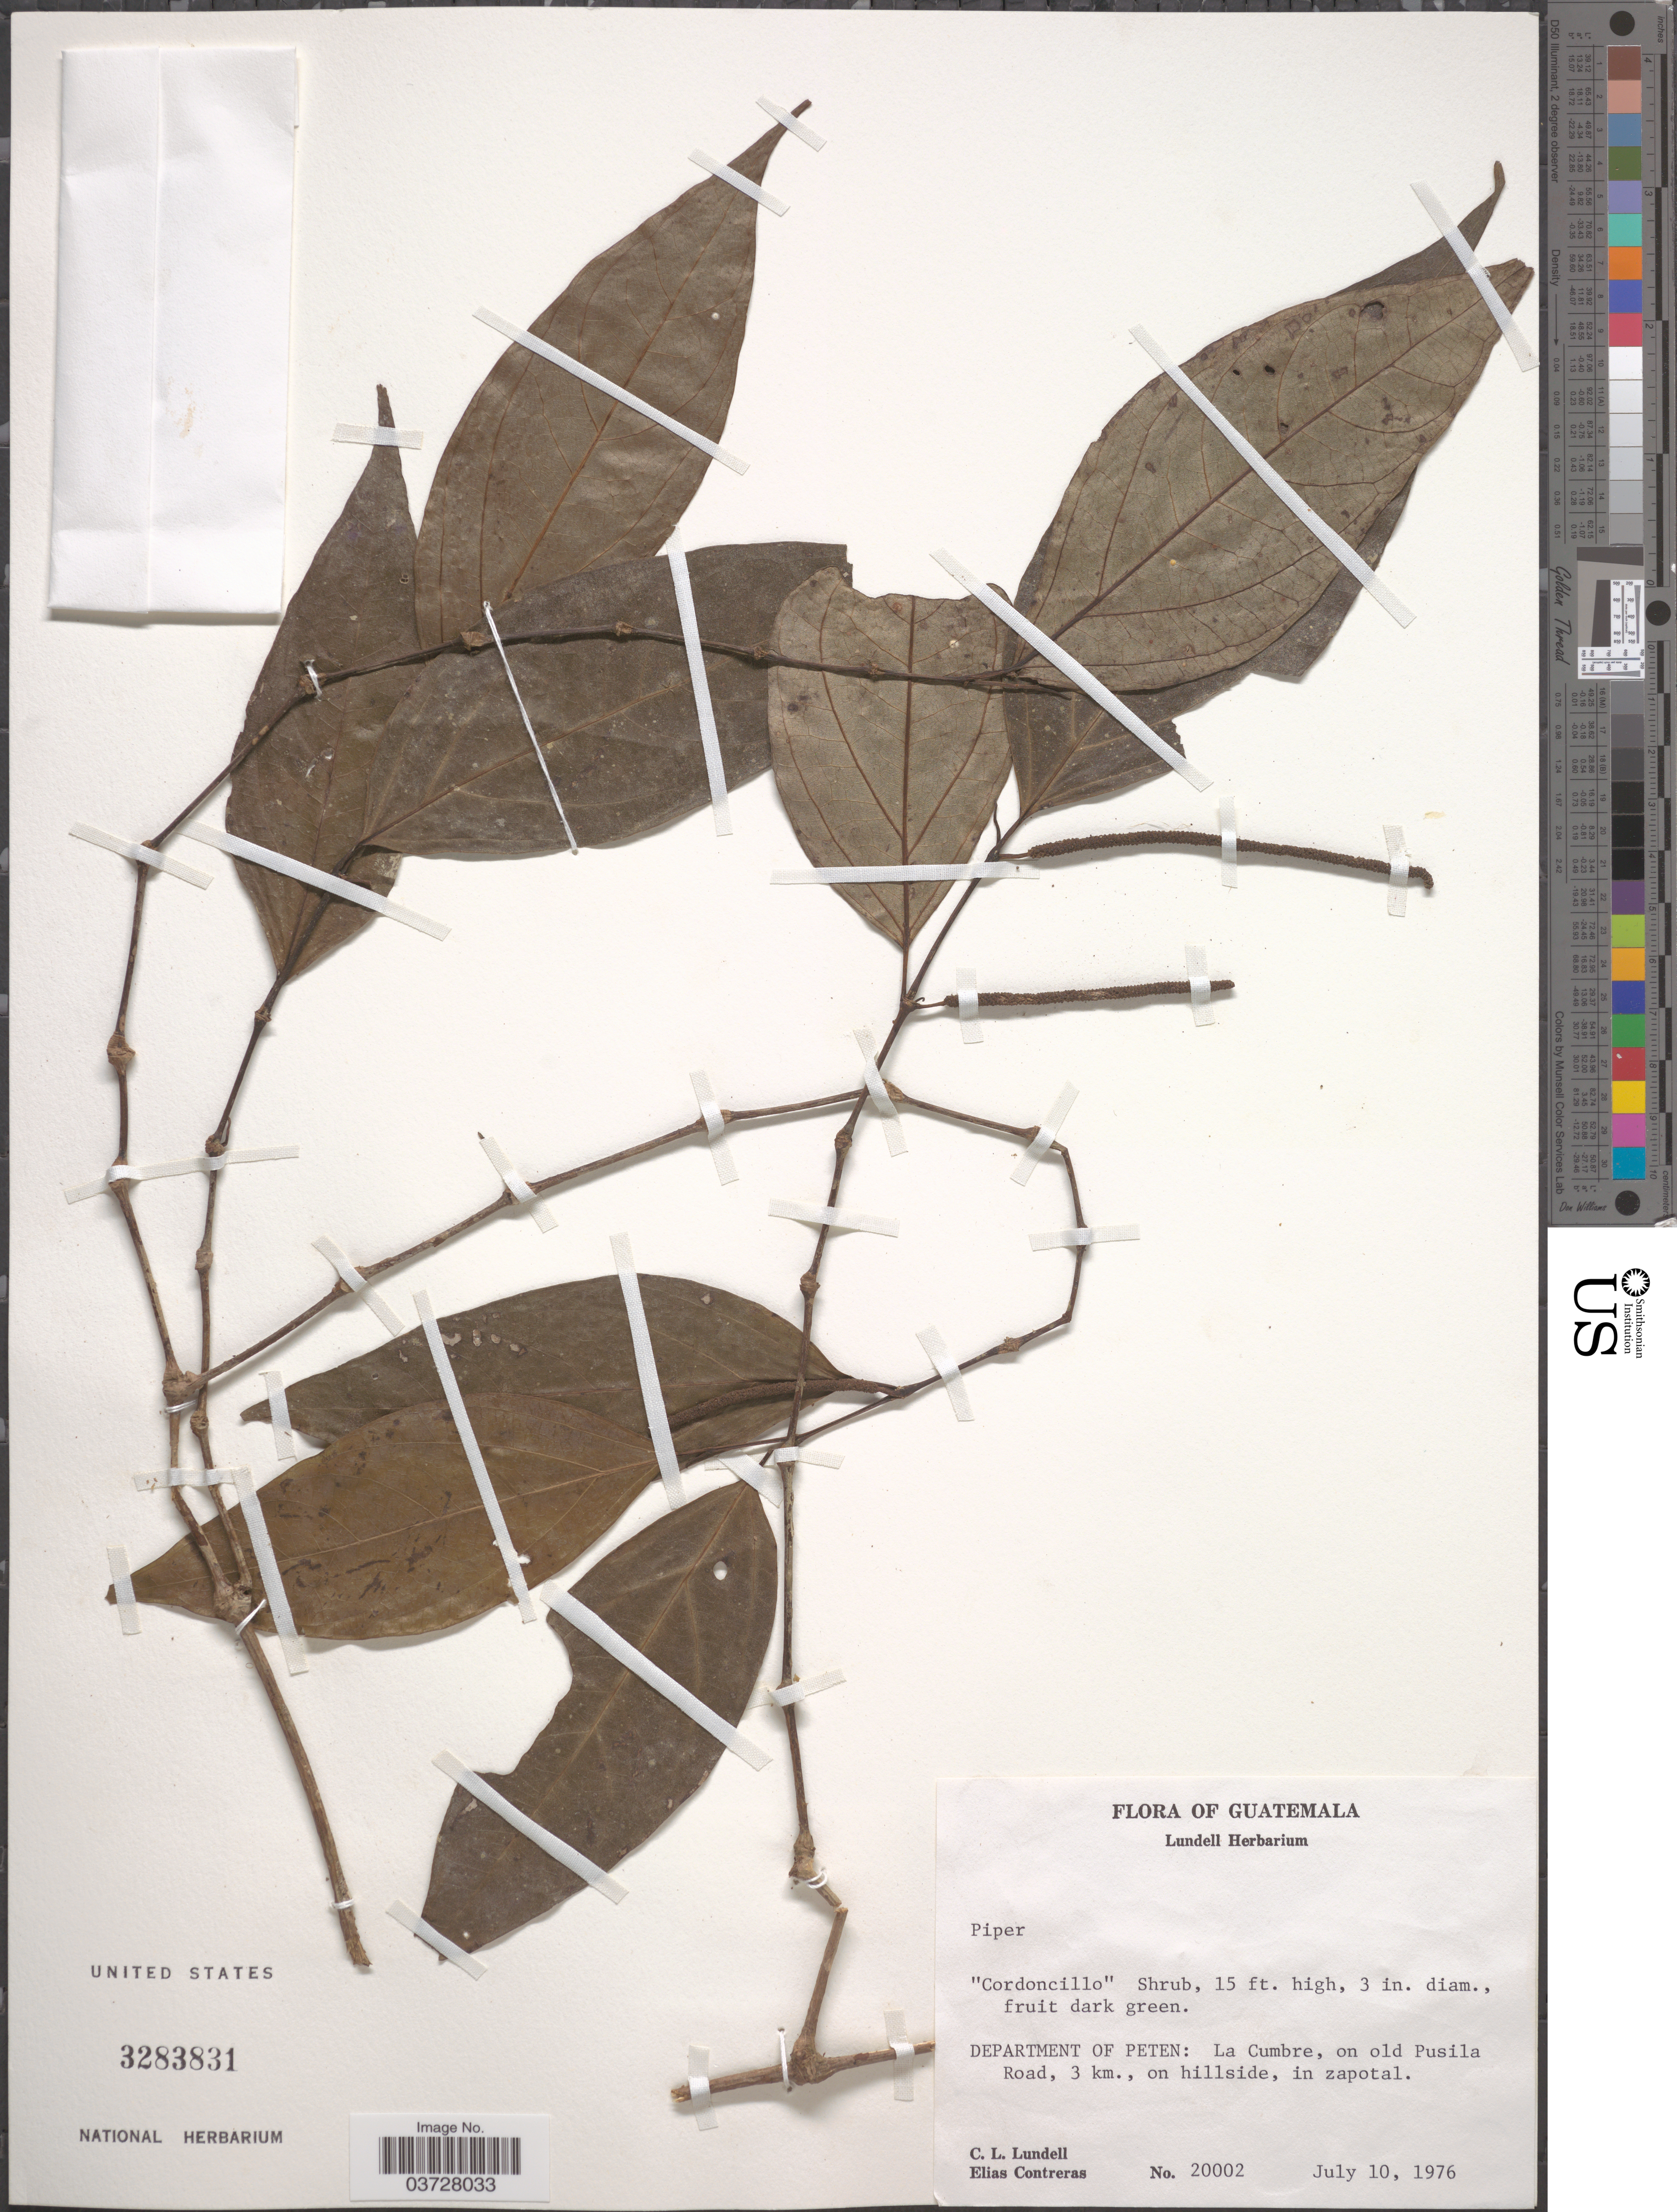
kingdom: Plantae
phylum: Tracheophyta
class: Magnoliopsida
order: Piperales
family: Piperaceae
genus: Piper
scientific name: Piper sp.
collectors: C. L. Lundell & E. Contreras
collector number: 20002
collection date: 1976-07-10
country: Guatemala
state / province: El Peten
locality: Department of Peten: La Cumbre, on old Pusila Road, 3 km.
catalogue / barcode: US 3283831